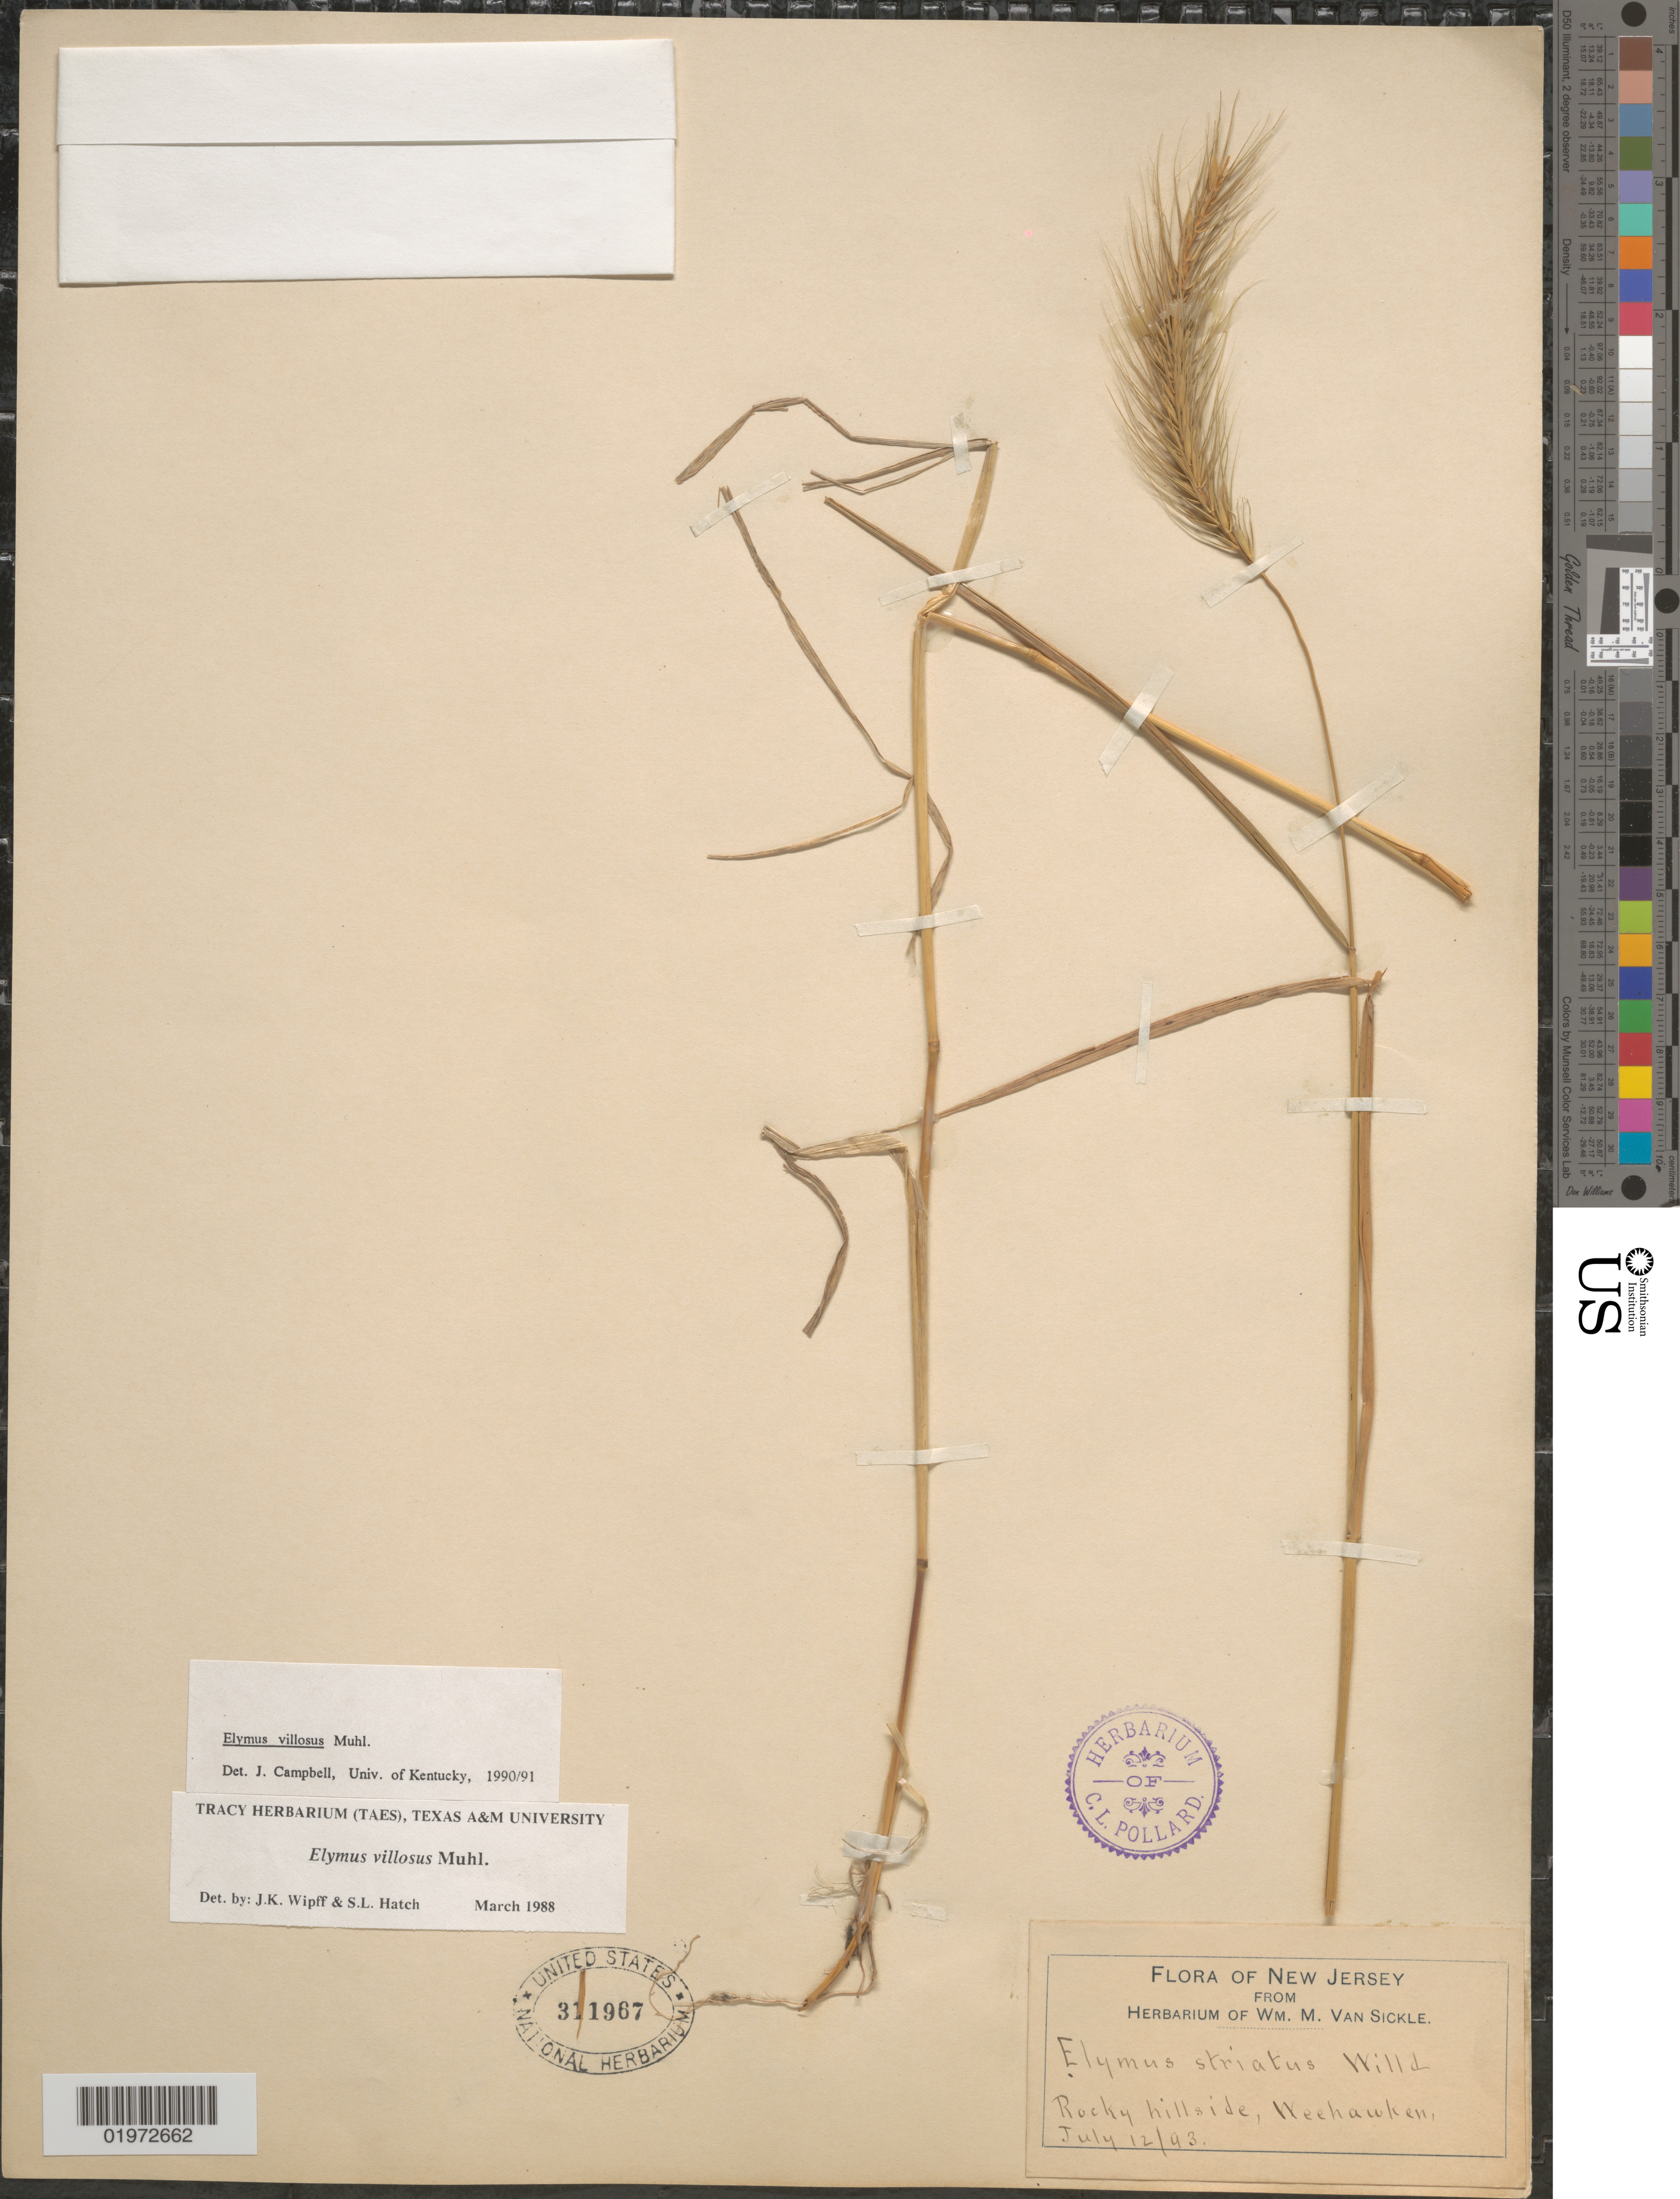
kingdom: Plantae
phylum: Tracheophyta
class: Liliopsida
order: Poales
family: Poaceae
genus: Elymus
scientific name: Elymus villosus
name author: Muhl. ex Willd.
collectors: ex herb. Wm. M. Van Sickle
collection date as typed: Transcribed d/m/y: 12/7/93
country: United States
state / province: New Jersey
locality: Rocky hillside, Weehawken.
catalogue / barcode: US 311967